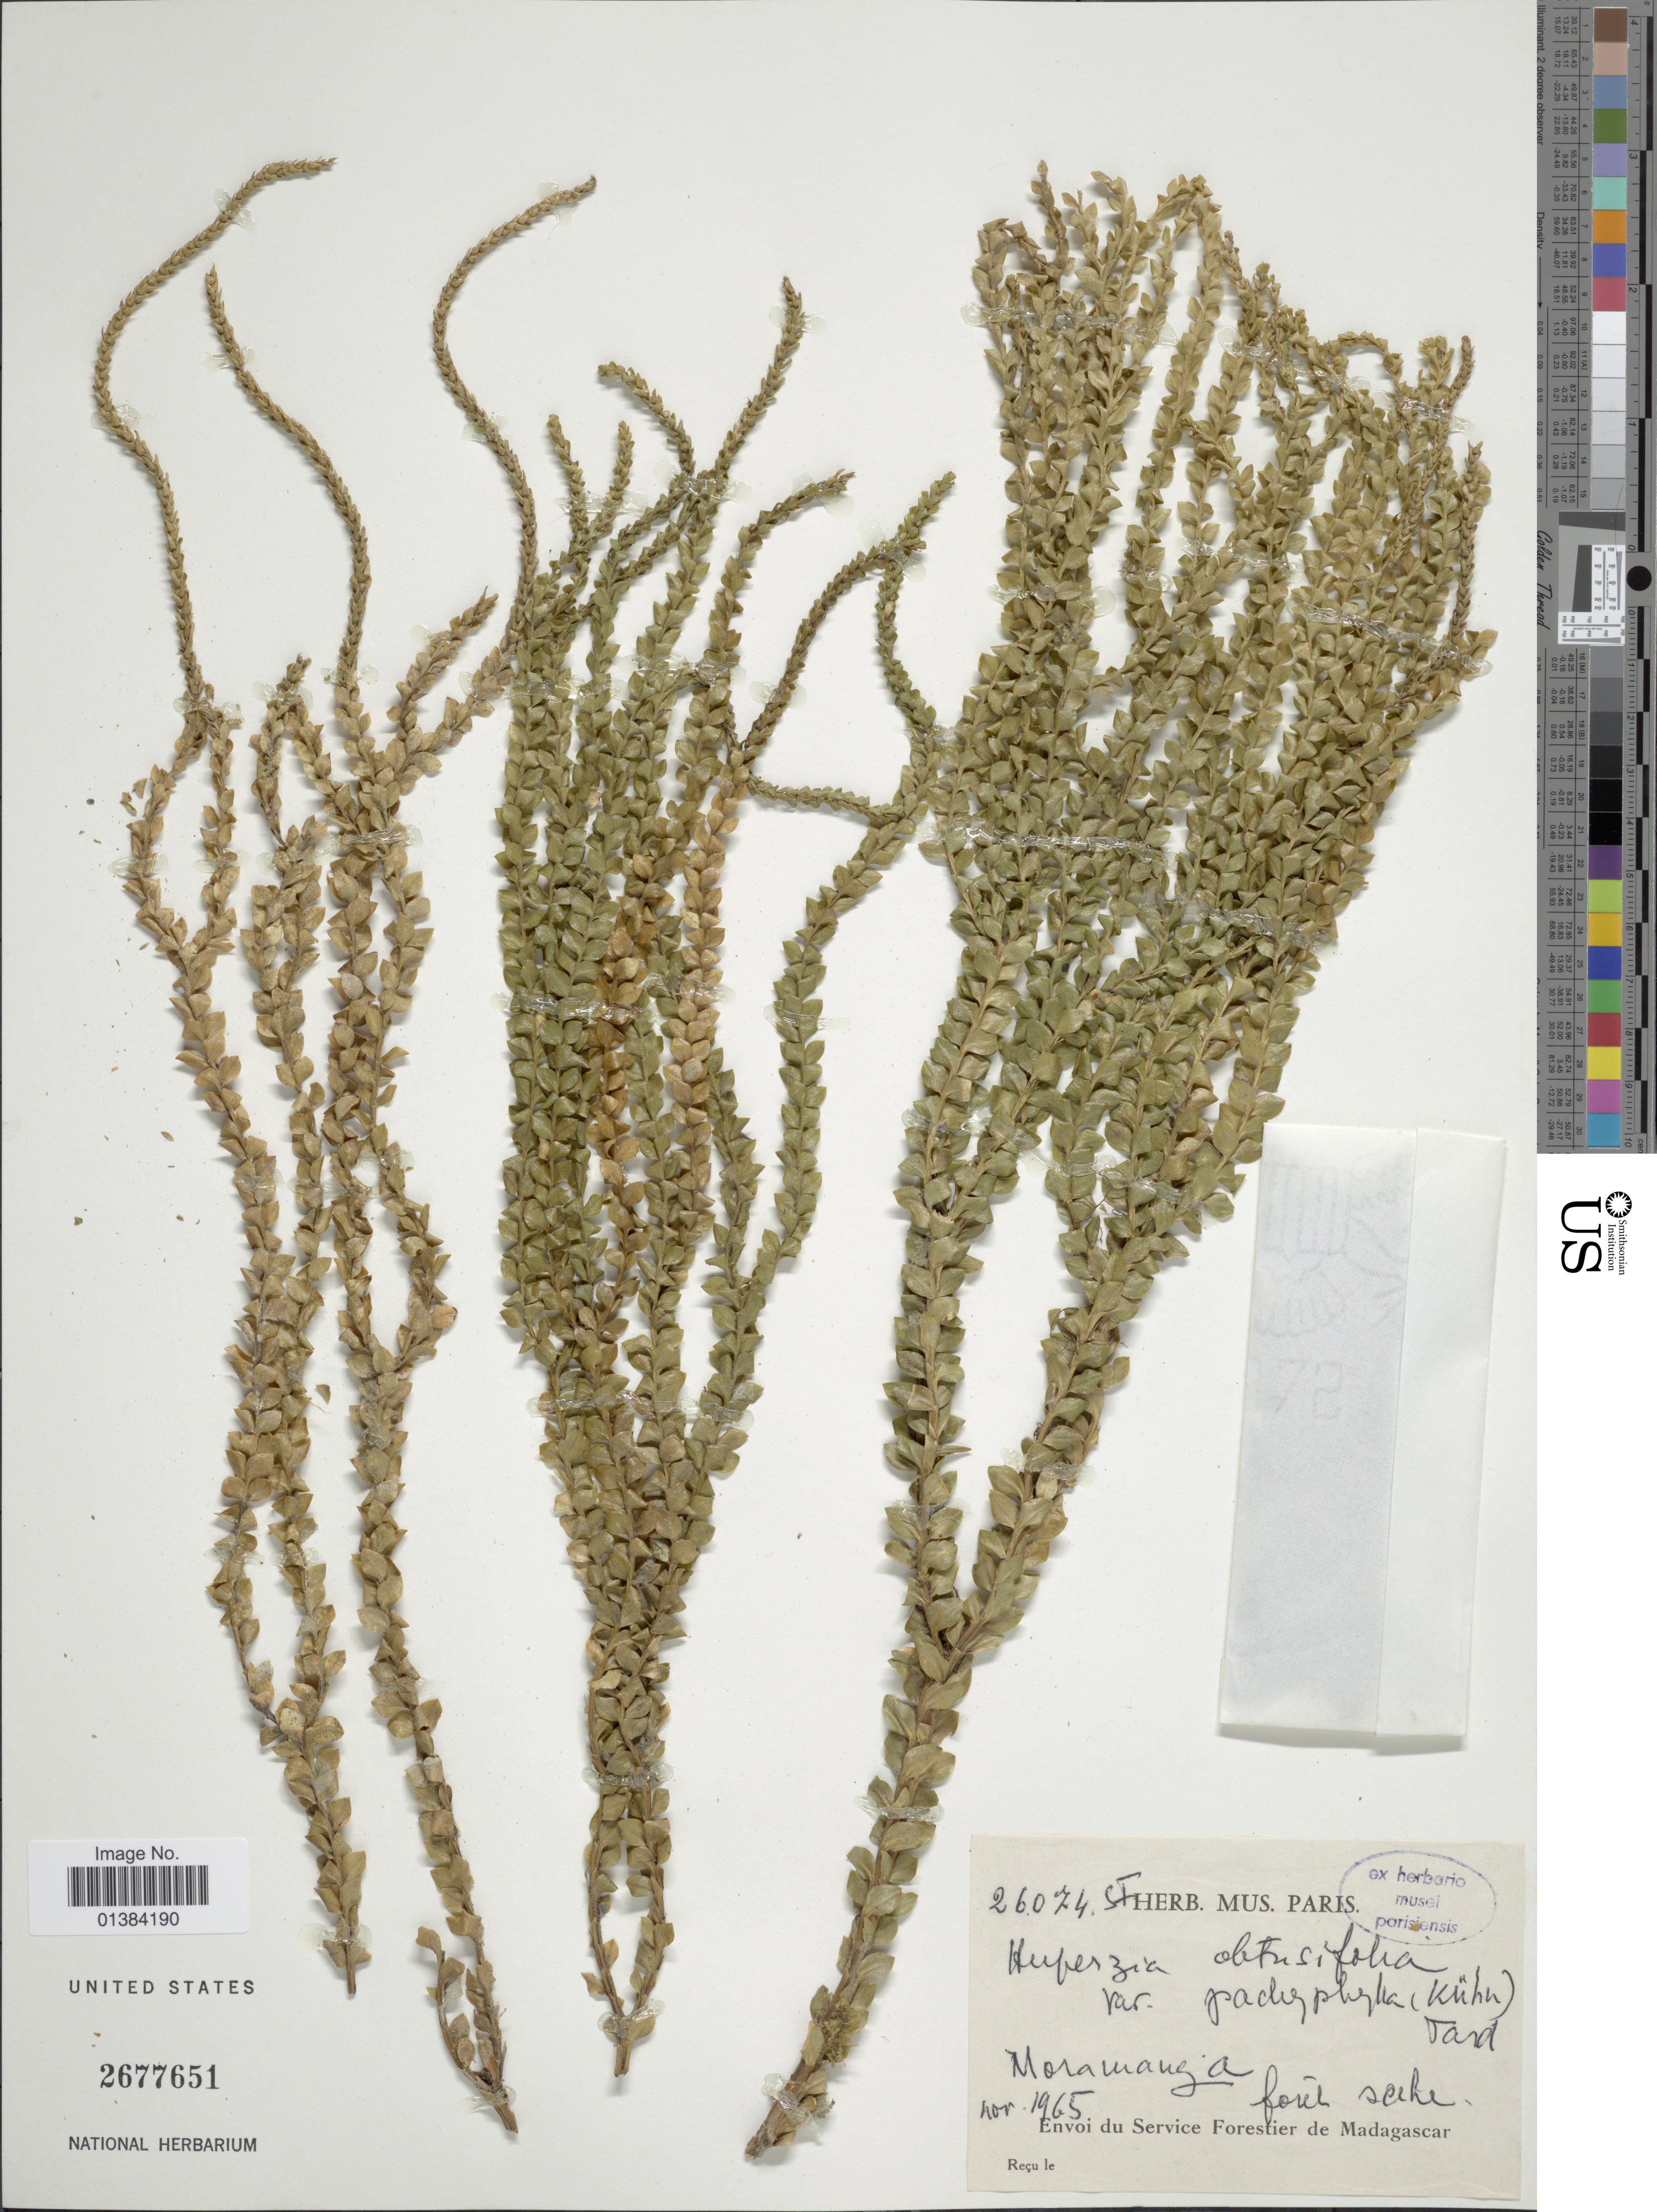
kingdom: Plantae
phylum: Tracheophyta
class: Lycopodiopsida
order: Lycopodiales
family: Lycopodiaceae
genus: Phlegmariurus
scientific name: Phlegmariurus obtusifolius var. pachyphyllus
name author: (Kuhn) Tardieu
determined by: Field, A. R.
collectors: ex herb. Mus. Paris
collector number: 26074SF*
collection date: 1965-11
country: Madagascar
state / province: Alaotra Mangoro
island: Madagascar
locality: Moramanga.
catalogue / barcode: US 2677651